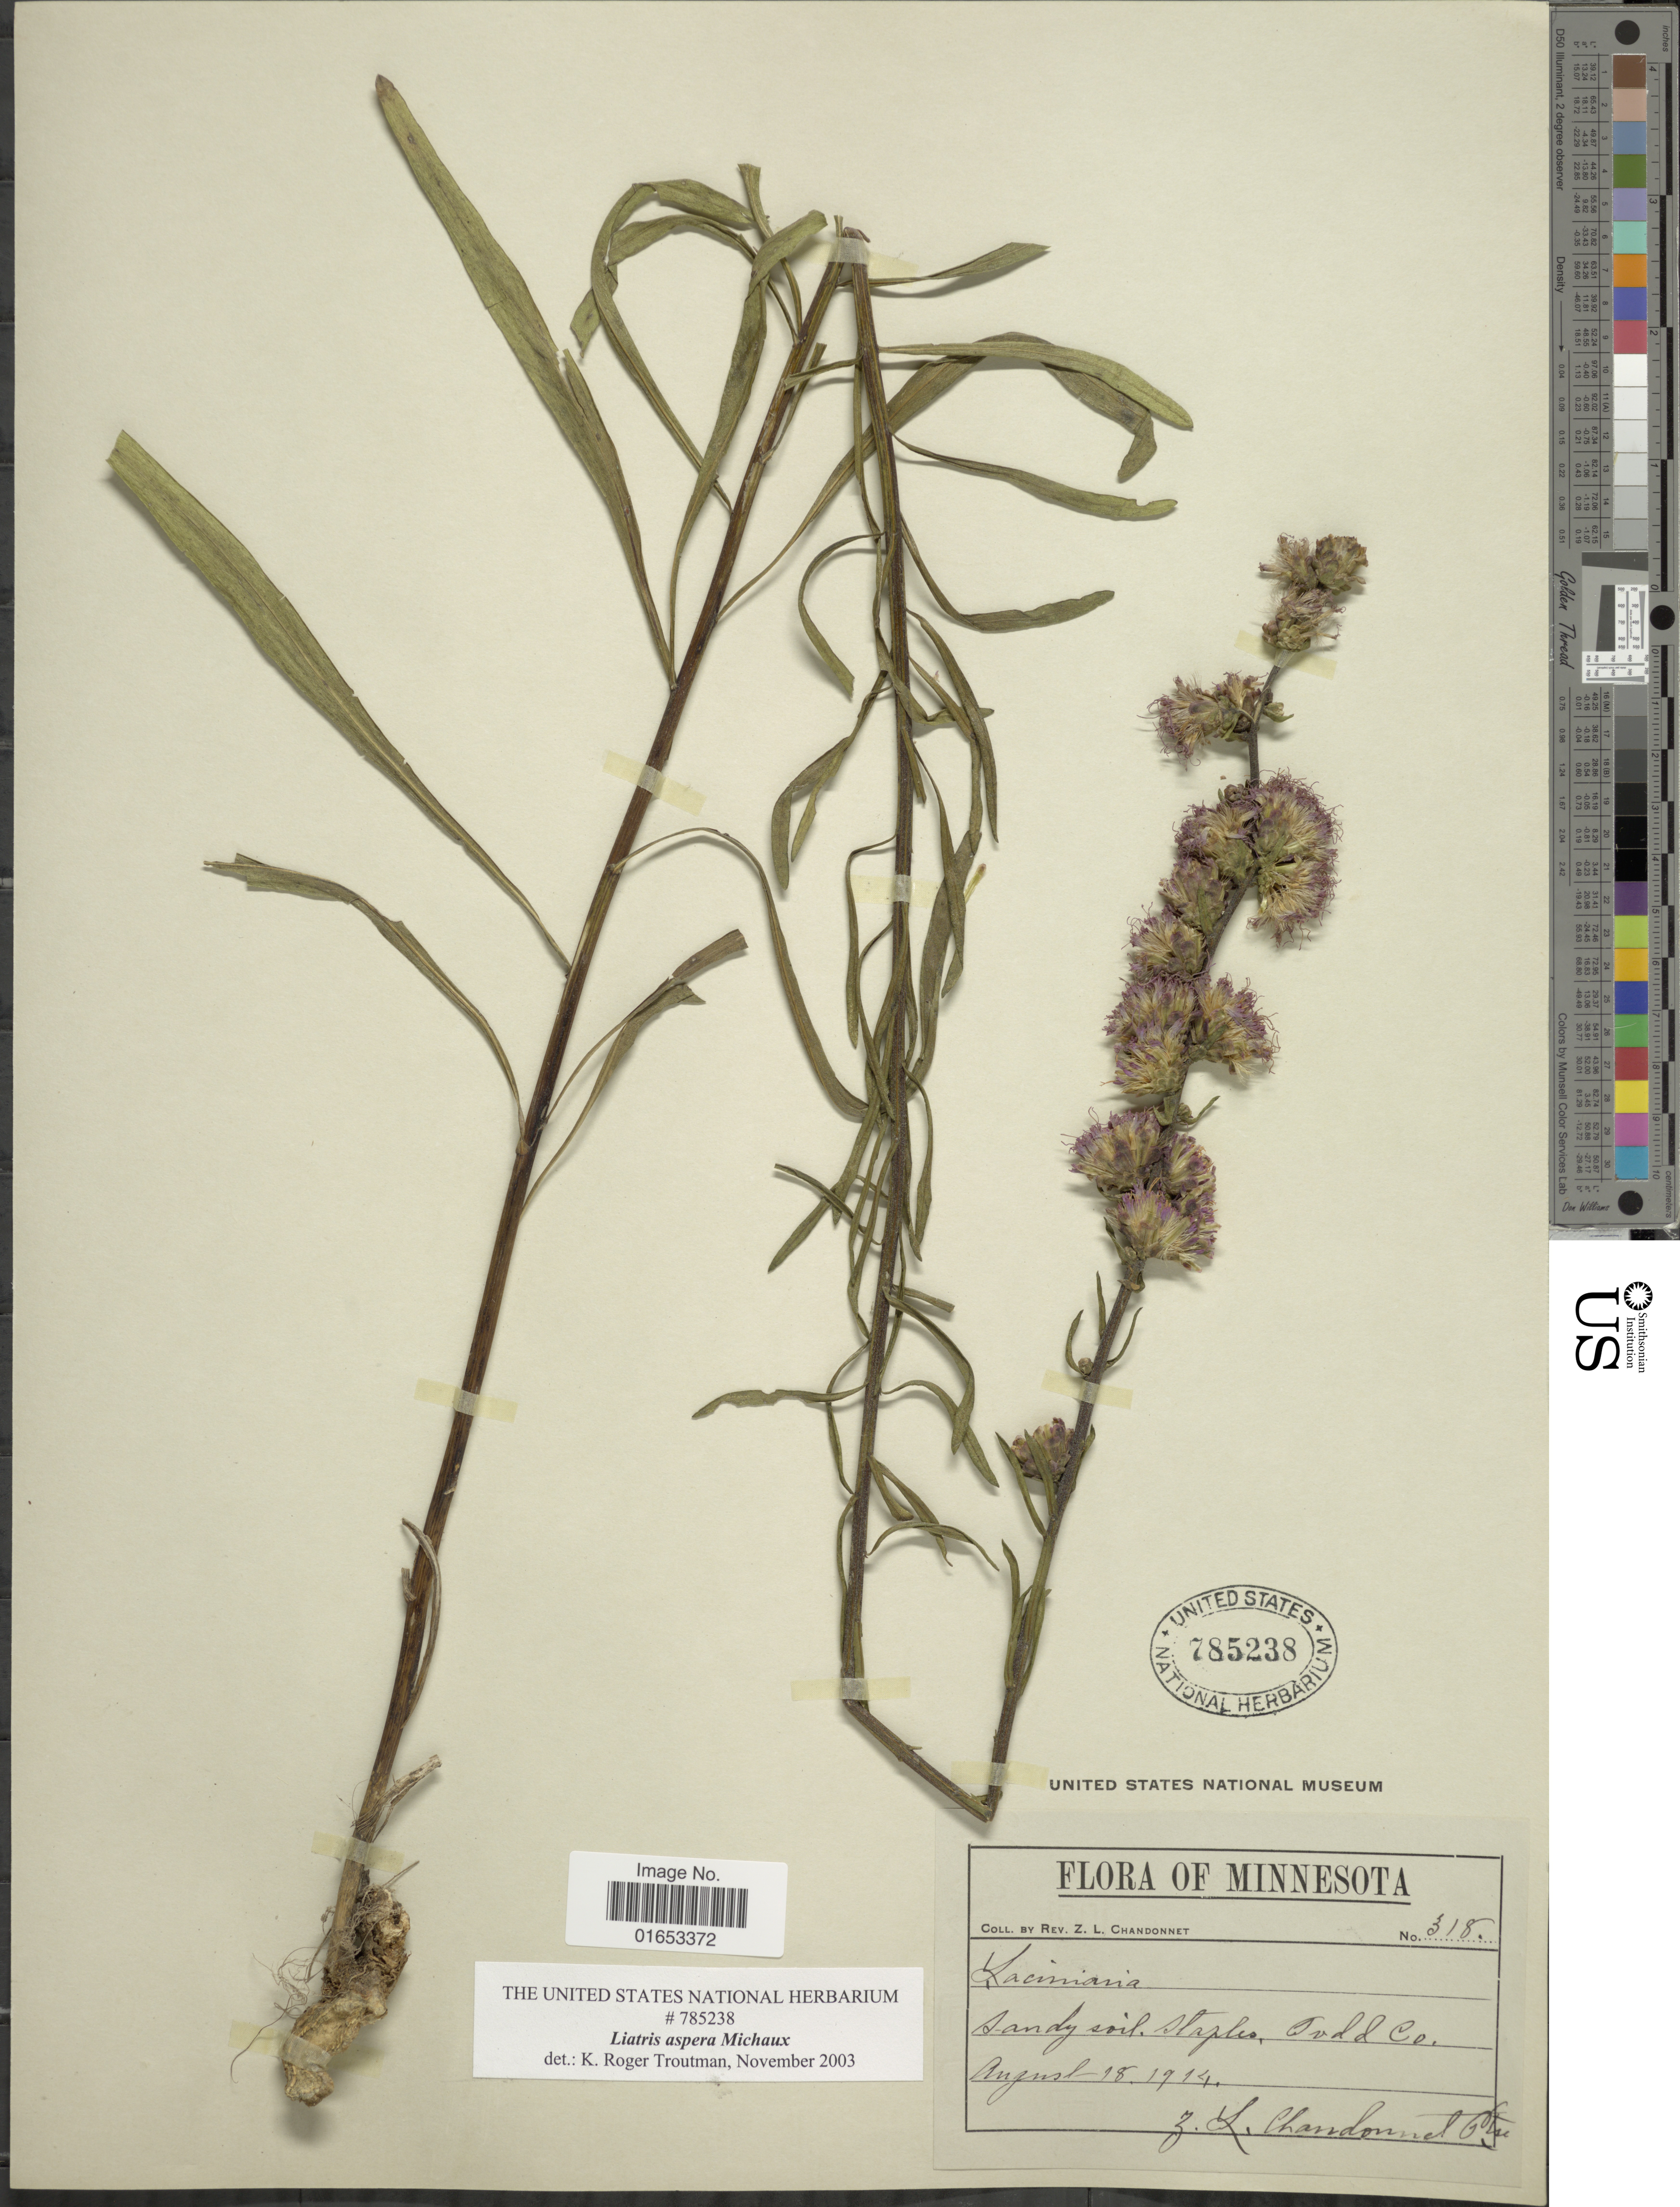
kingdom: Plantae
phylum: Tracheophyta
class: Magnoliopsida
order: Asterales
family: Asteraceae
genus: Liatris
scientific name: Liatris aspera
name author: Michx.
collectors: Z. Chandonnet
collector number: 318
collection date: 1914-08-18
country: United States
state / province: Minnesota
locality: Staples, Todd Co.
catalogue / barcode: US 785238